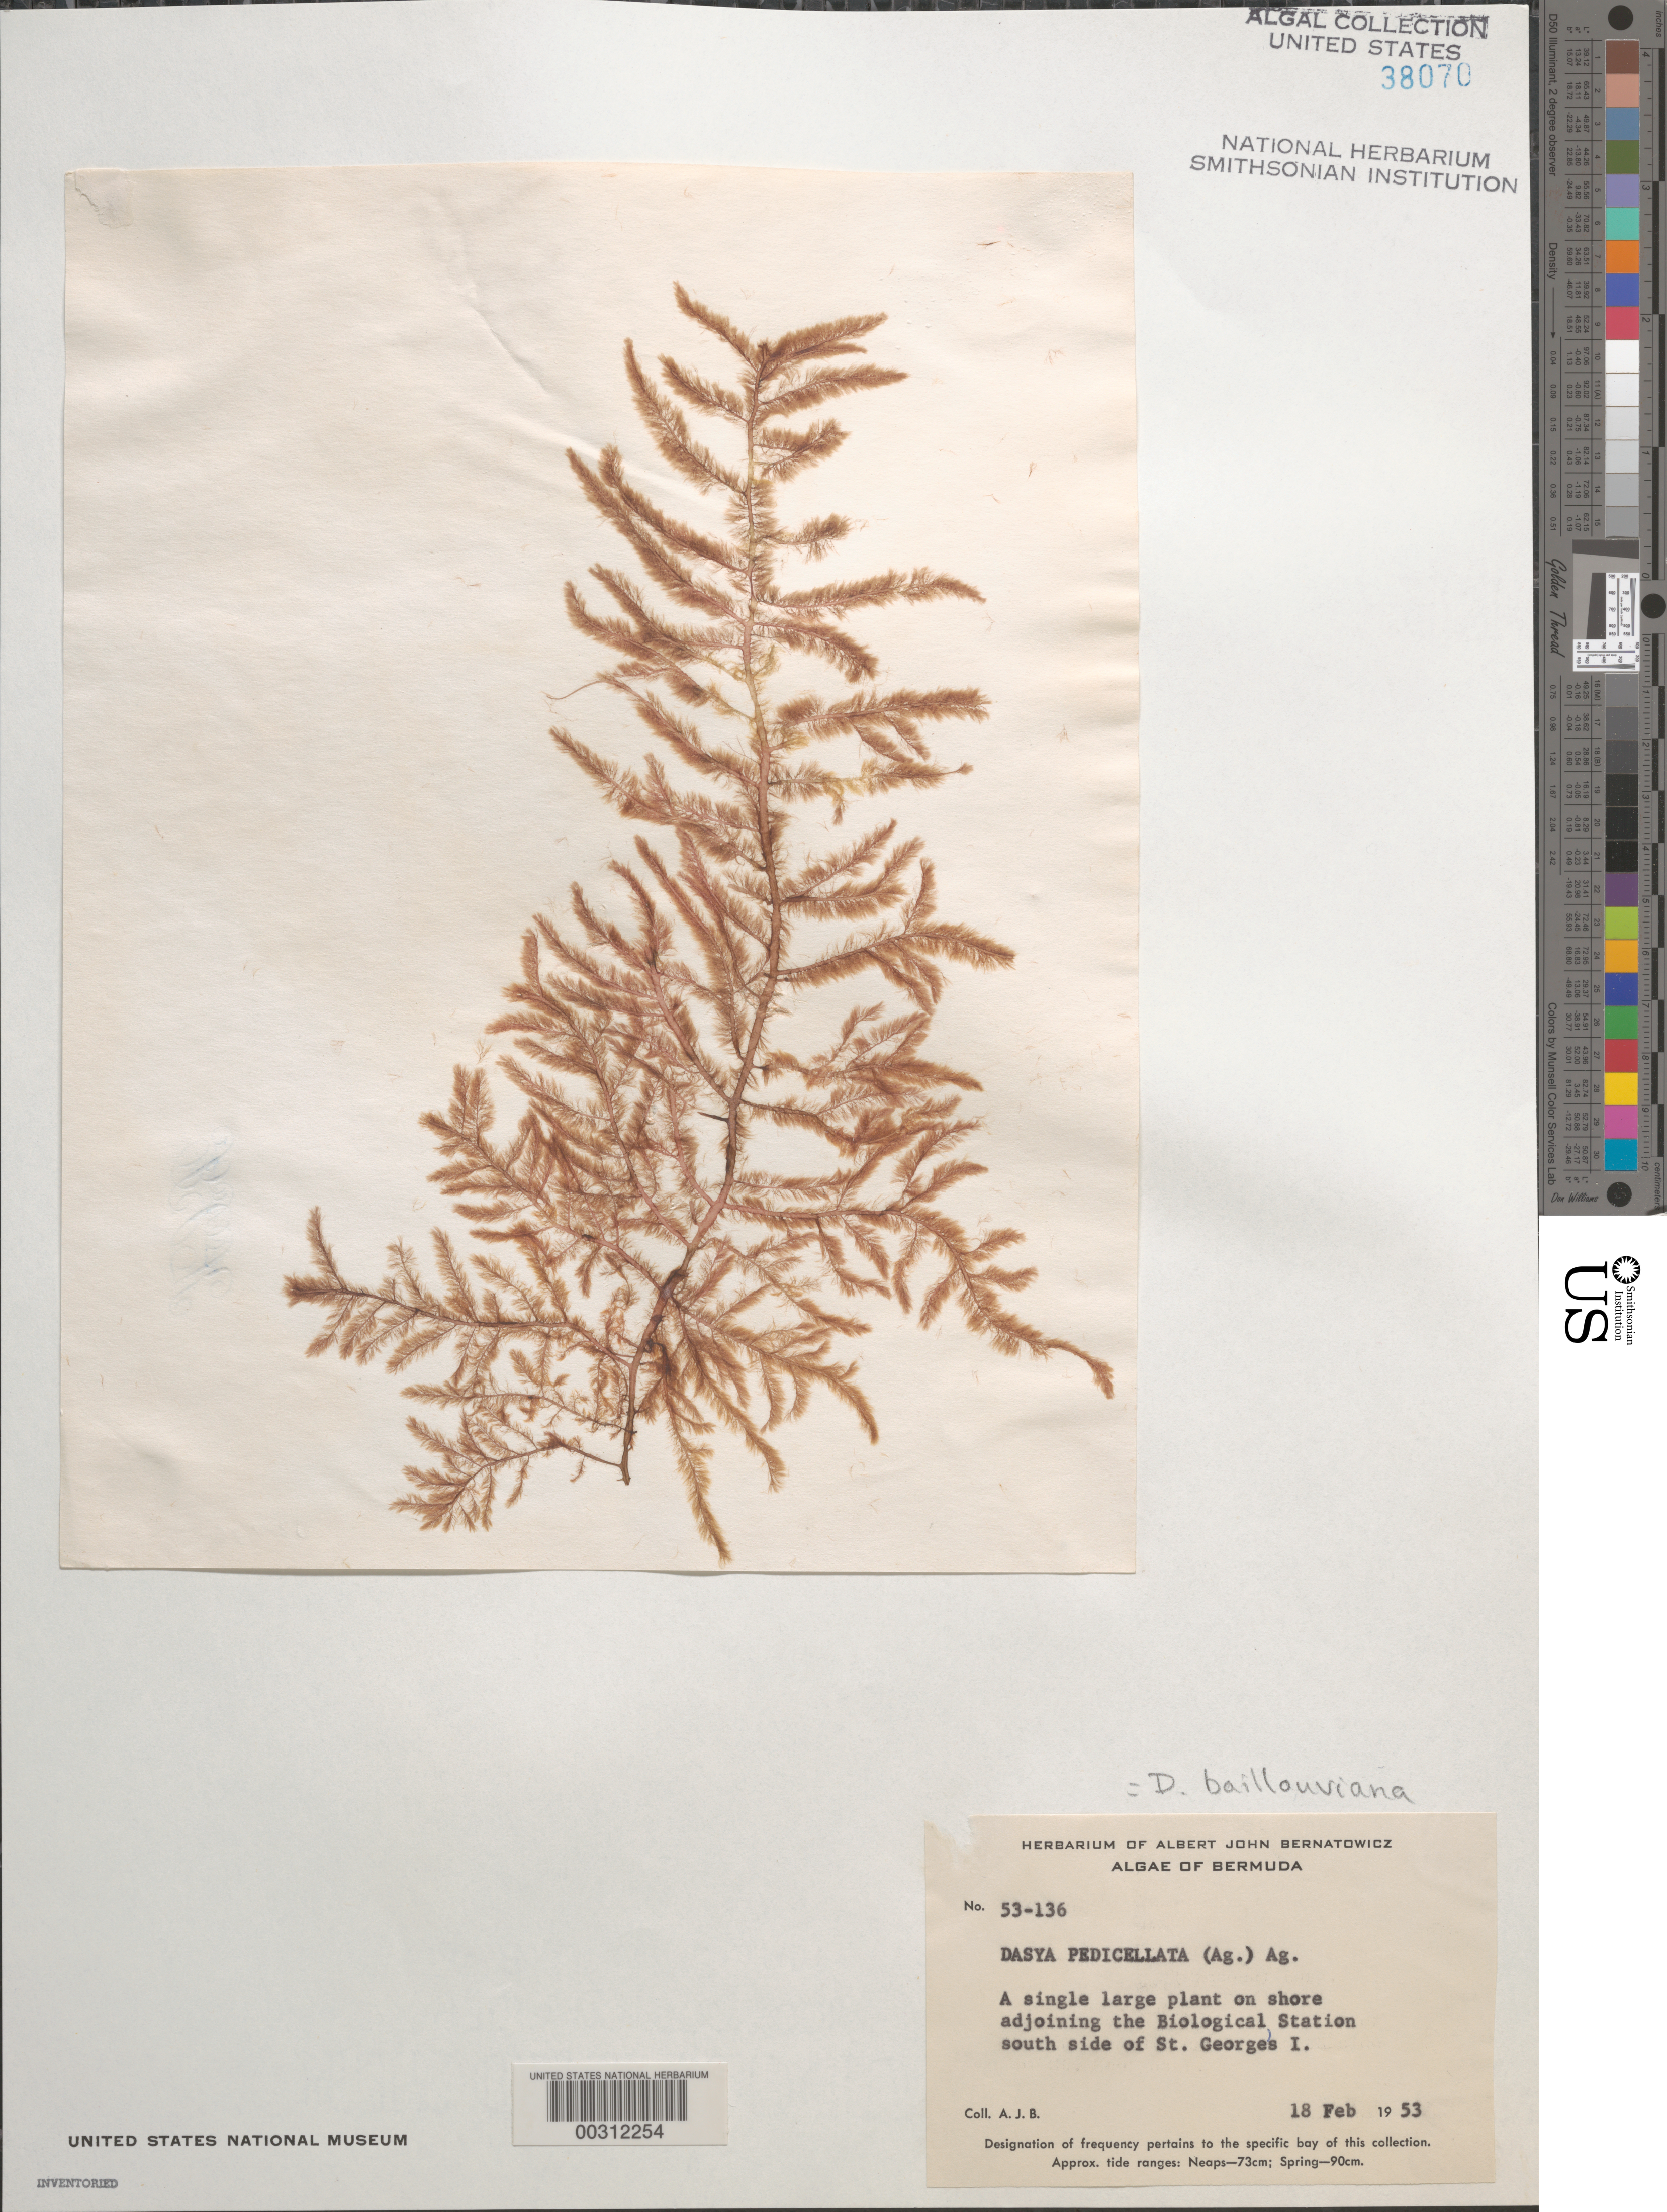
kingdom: Plantae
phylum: Rhodophyta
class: Florideophyceae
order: Ceramiales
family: Dasyaceae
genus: Dasya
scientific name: Dasya baillouviana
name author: (S.G. Gmel.) Mont.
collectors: A. Bernatowicz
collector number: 53-136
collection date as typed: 18 Feb 1953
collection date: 1953-02-18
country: Bermuda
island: St. George's Island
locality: Near Biological Station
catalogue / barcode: US 38070